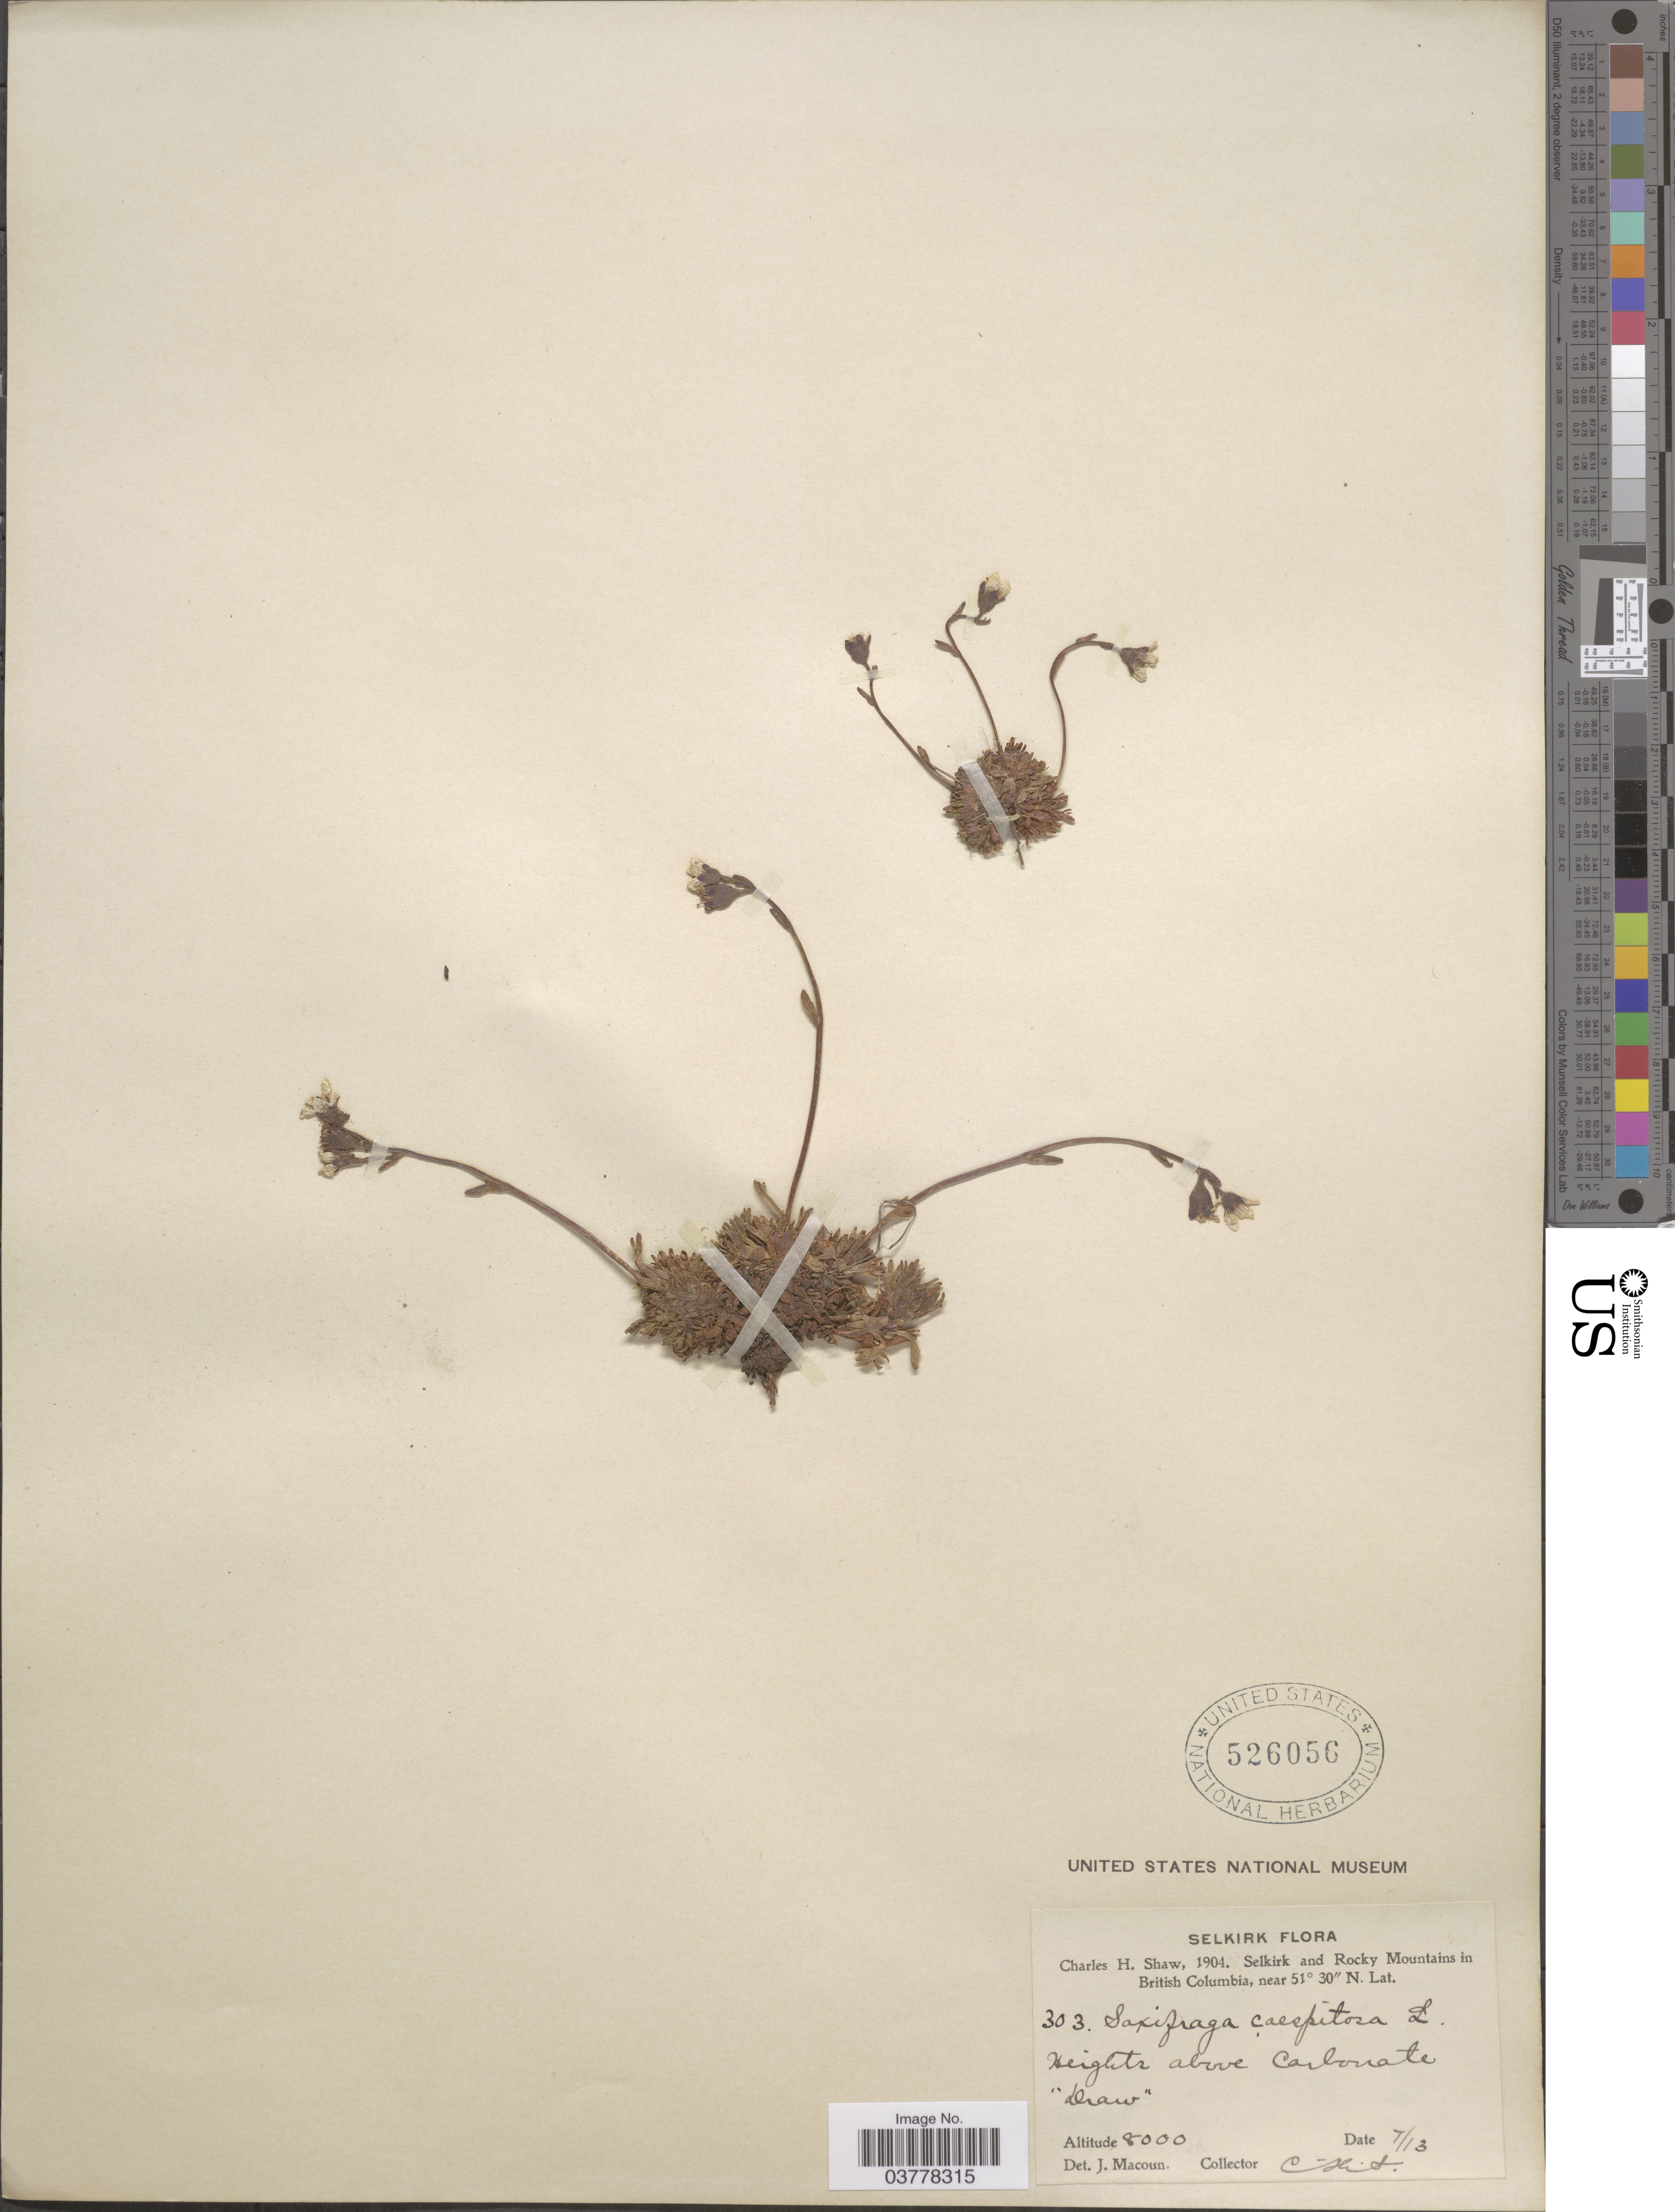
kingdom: Plantae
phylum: Tracheophyta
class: Magnoliopsida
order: Saxifragales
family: Saxifragaceae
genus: Saxifraga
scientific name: Saxifraga caespitosa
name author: L.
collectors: C. H. Shaw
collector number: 303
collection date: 1904-07-13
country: Canada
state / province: British Columbia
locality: Selkirk. Selkirk and Rocky Mountains. Heights above Carbonate "Draw".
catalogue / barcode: US 526056